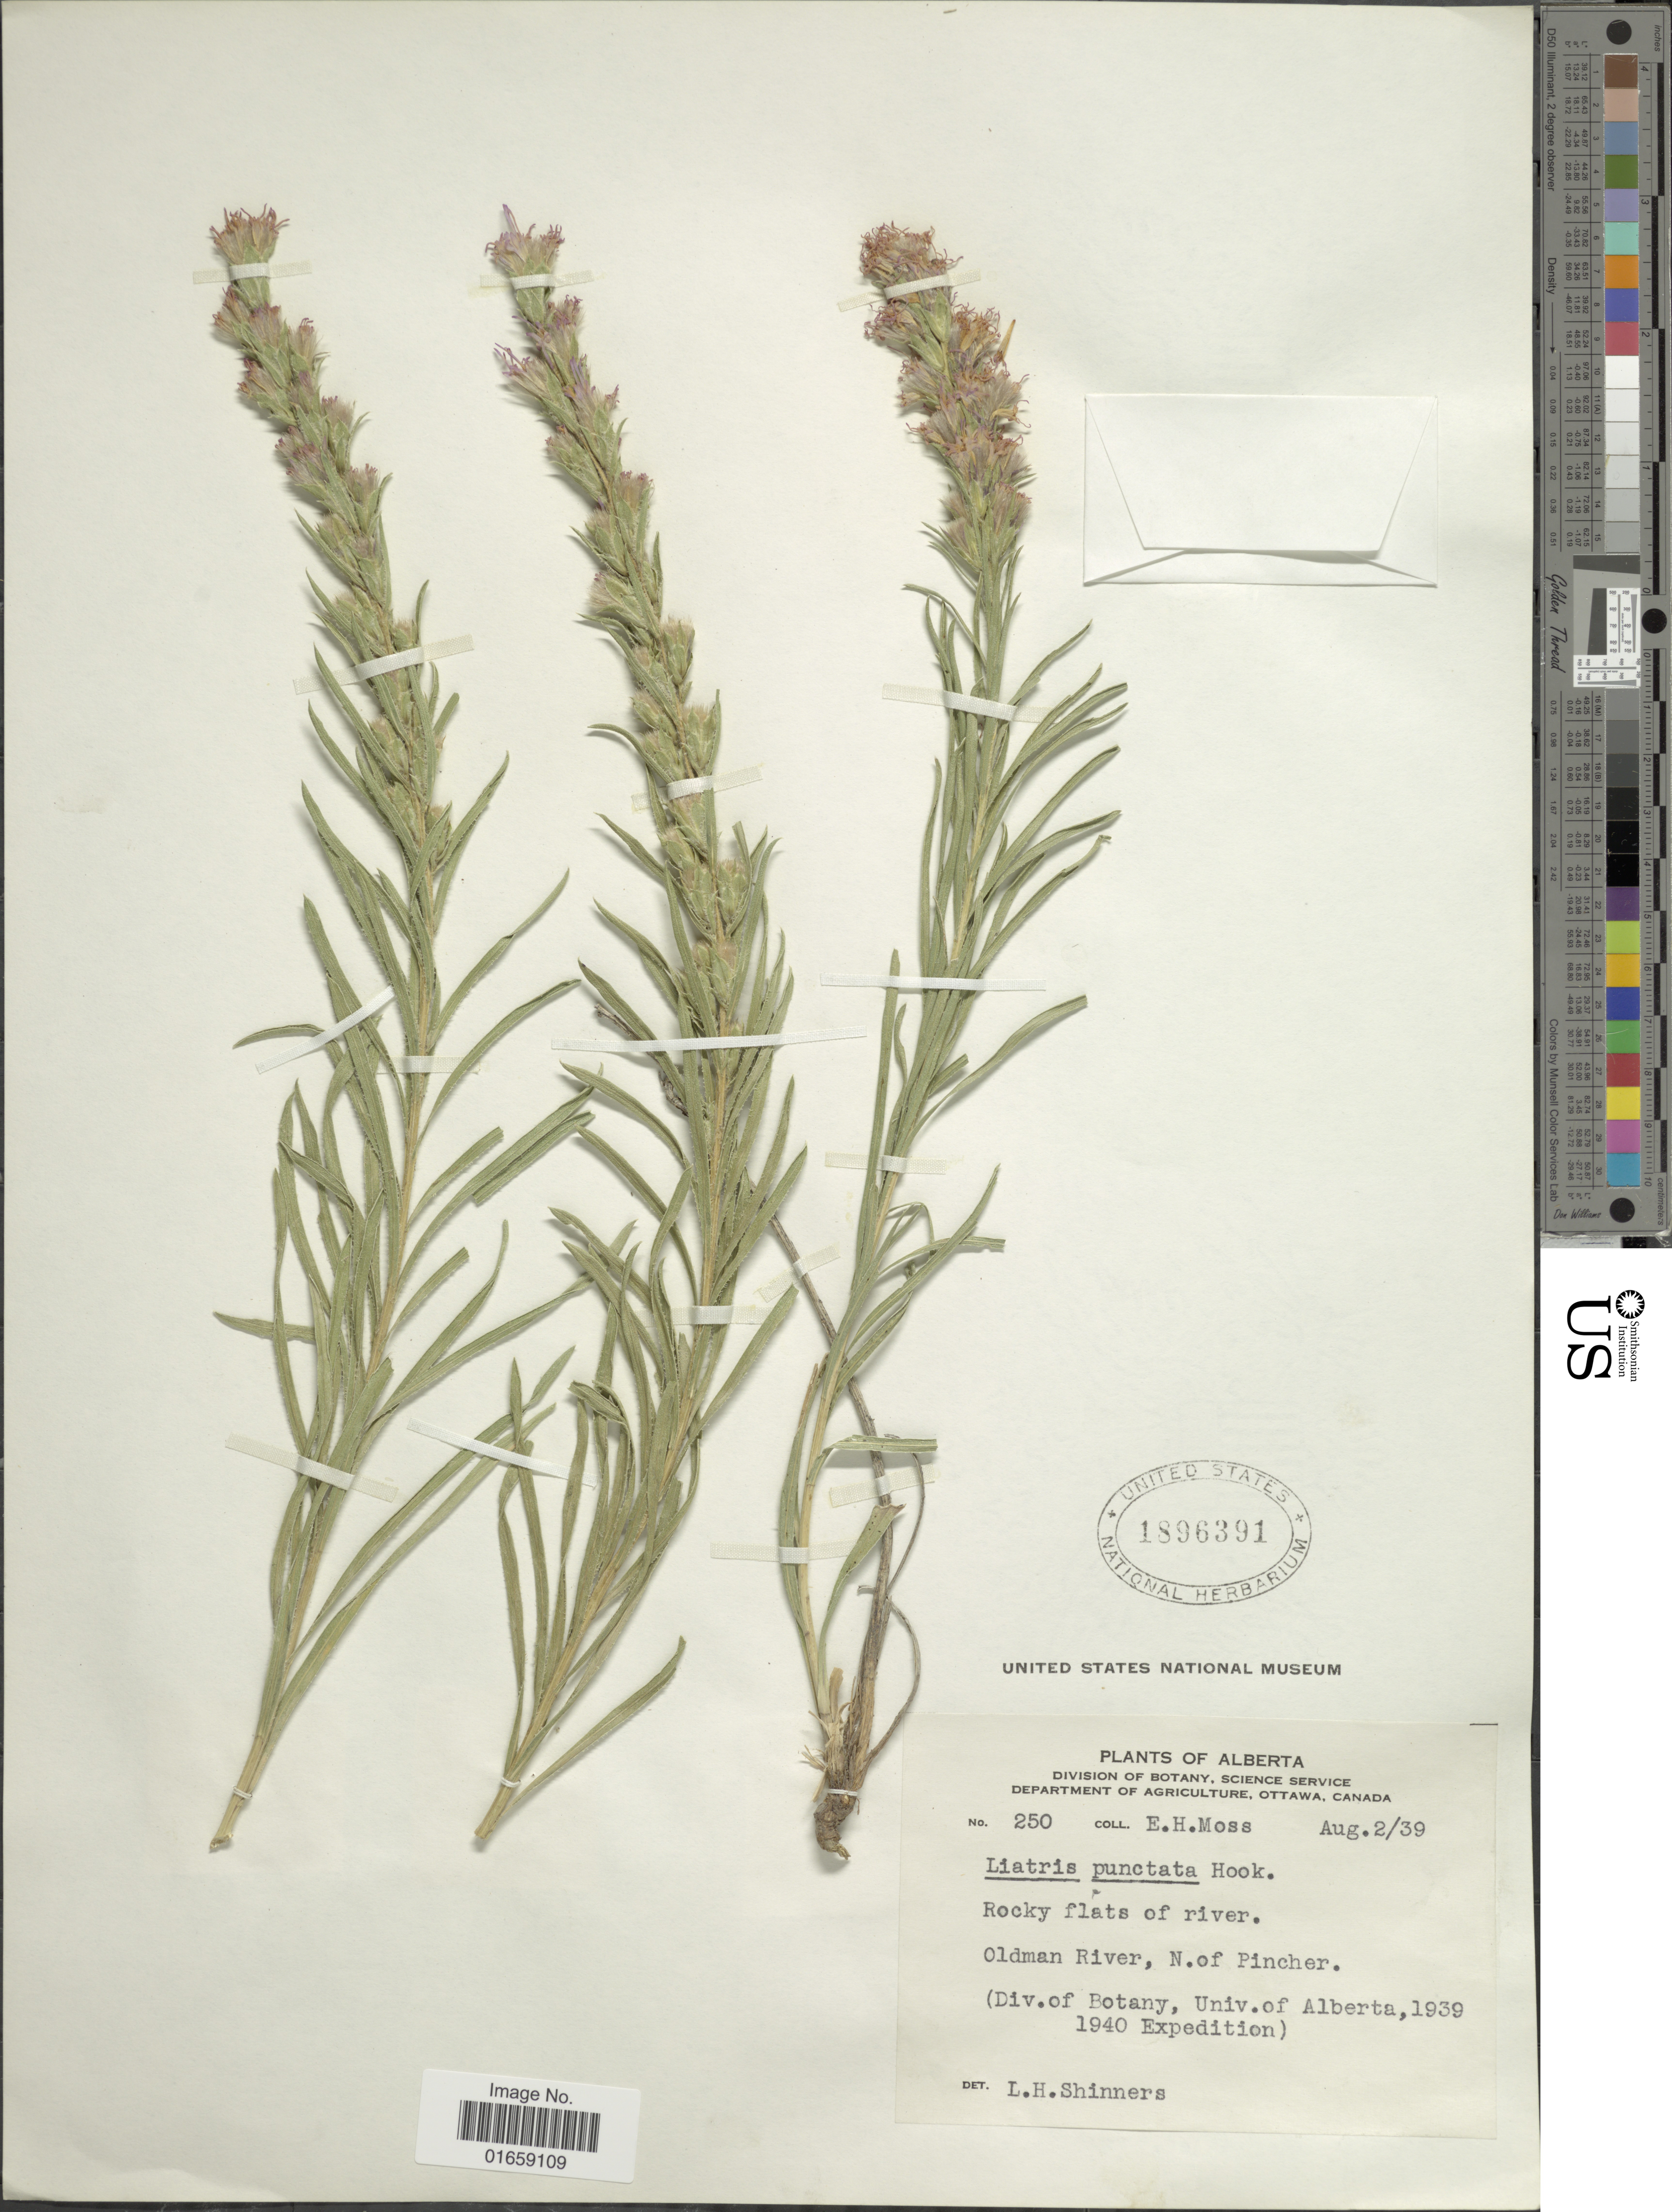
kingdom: Plantae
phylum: Tracheophyta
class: Magnoliopsida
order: Asterales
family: Asteraceae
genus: Liatris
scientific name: Liatris punctata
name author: Hook.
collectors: E. Moss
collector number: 250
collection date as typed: Transcribed d/m/y: 2/8/39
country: Canada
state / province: Alberta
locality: Rocky flats of river, Oldman River, N. of Pincher, (Div. of Botany, Univ. of Alberta)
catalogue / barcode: US 1896391